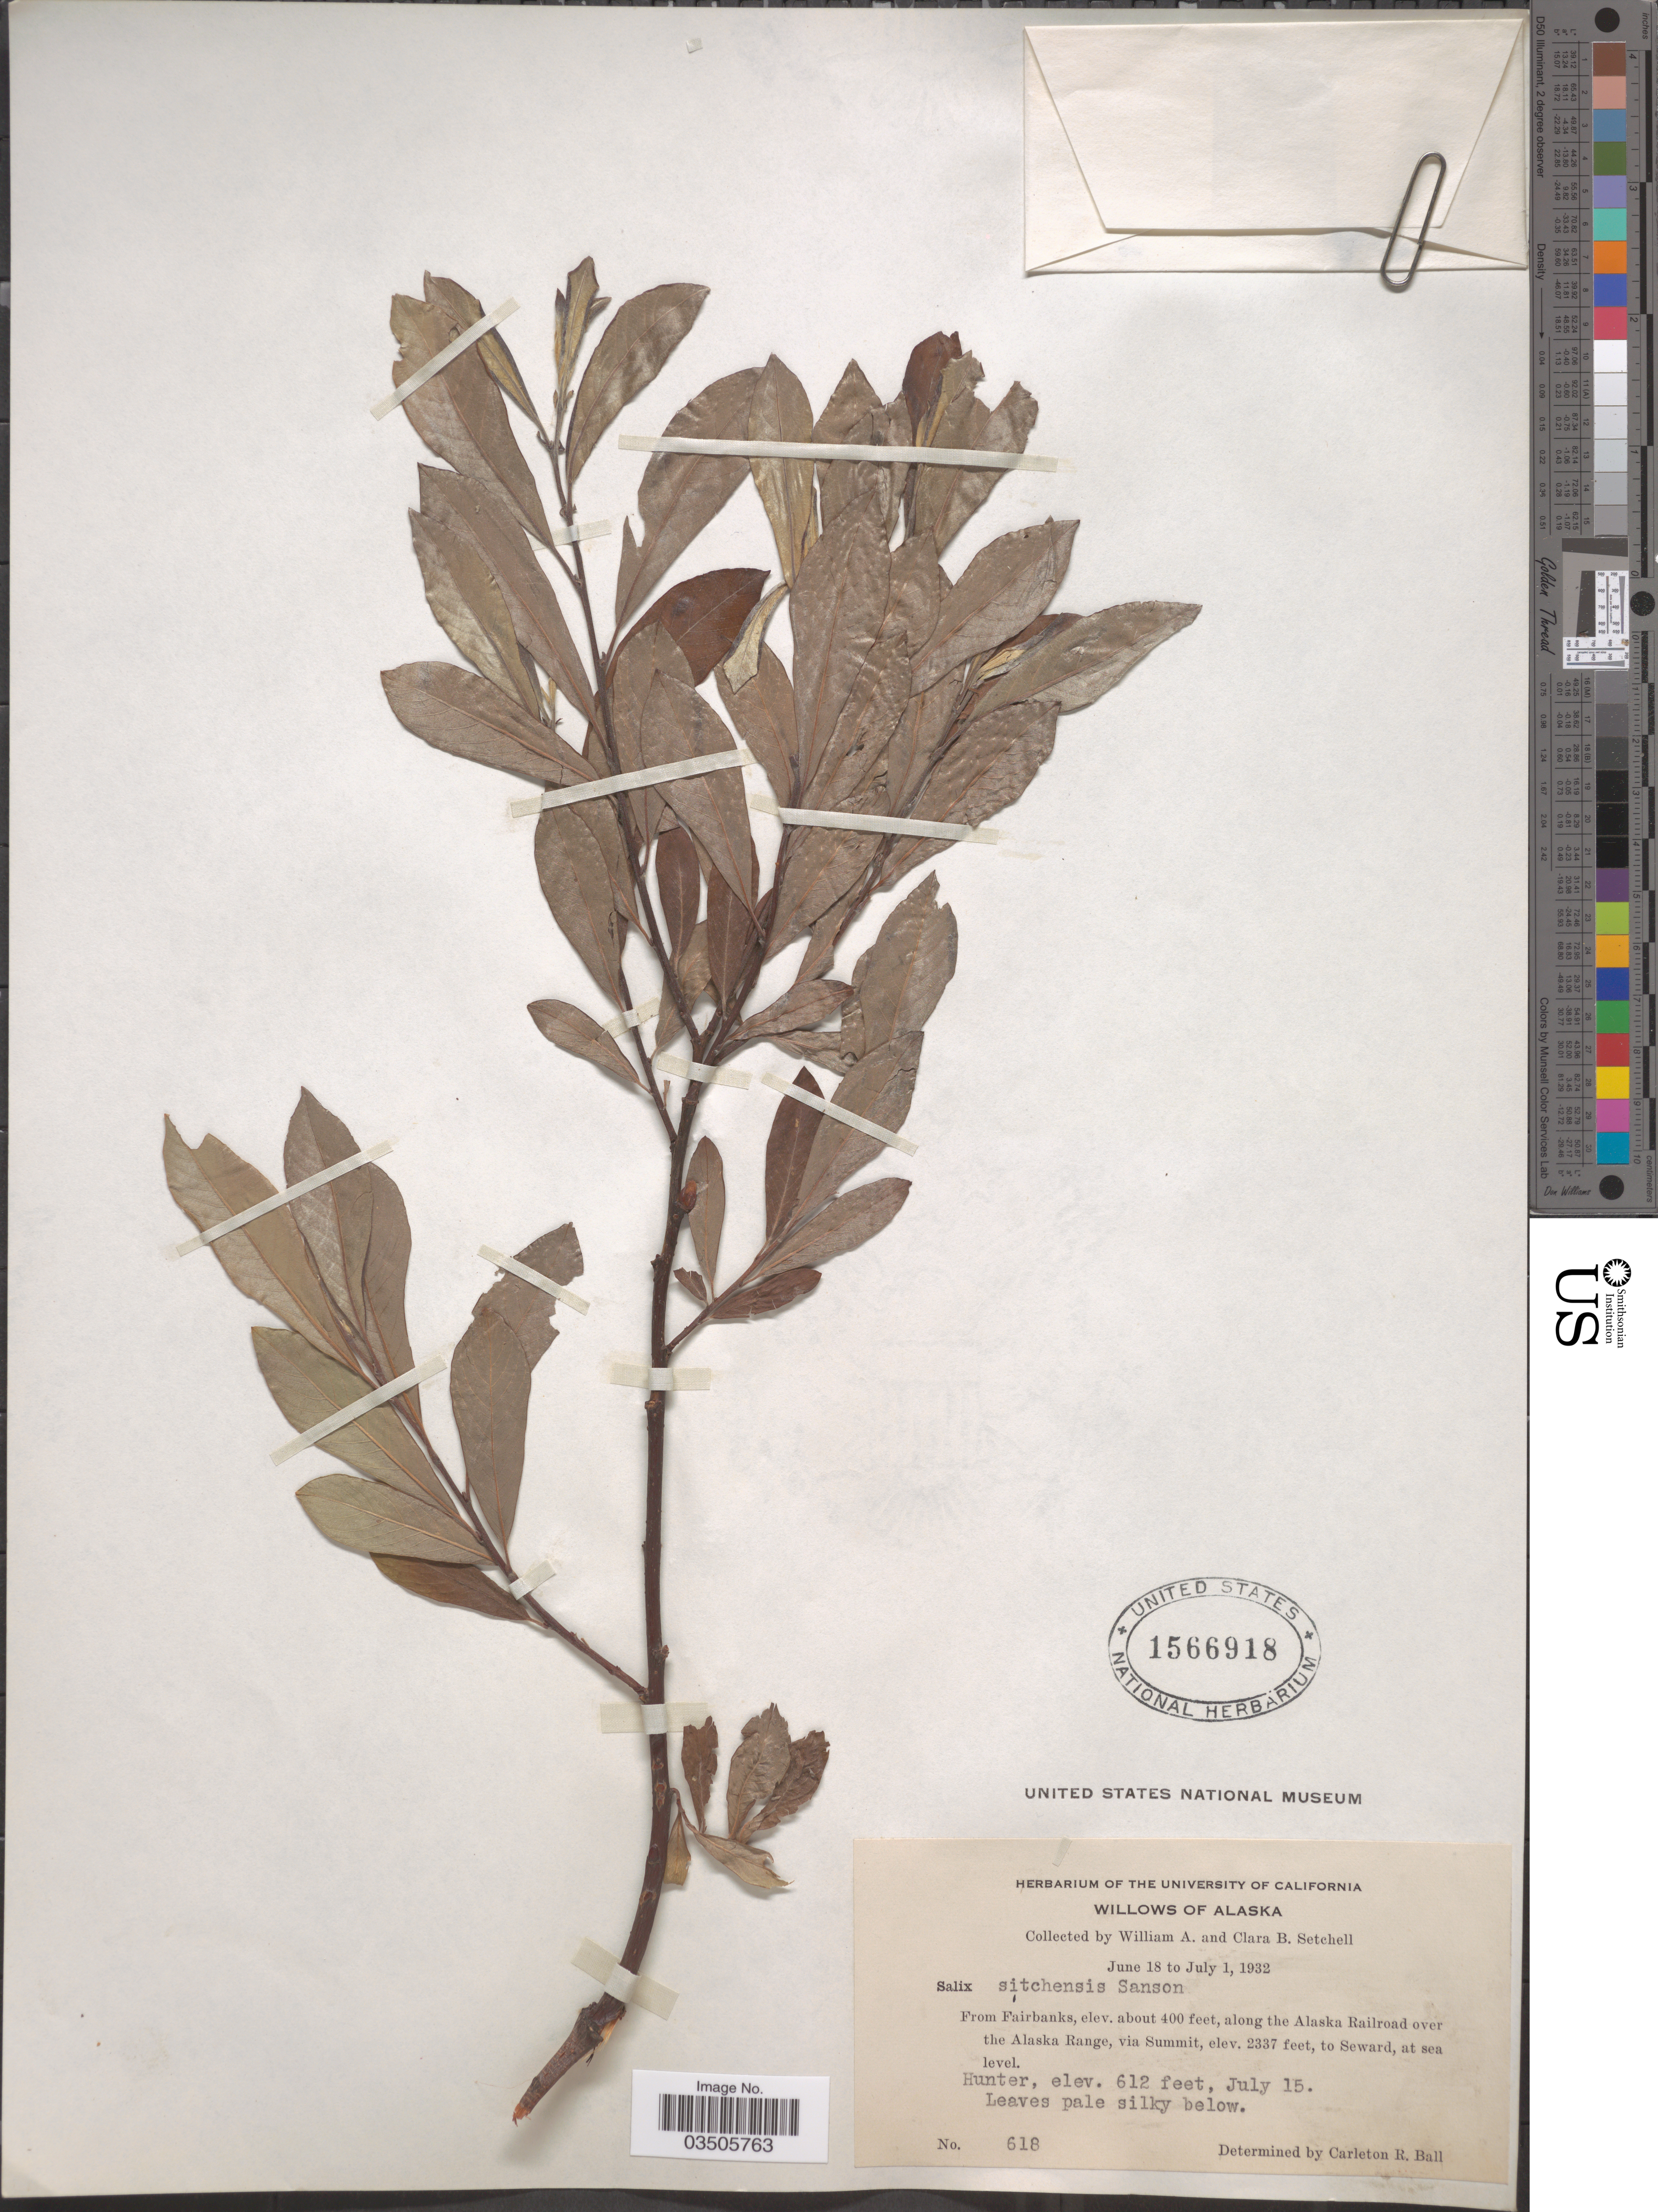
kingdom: Plantae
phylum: Tracheophyta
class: Magnoliopsida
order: Malpighiales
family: Salicaceae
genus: Salix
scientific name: Salix sitchensis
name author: Sanson ex Bong.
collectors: W. Setchell & C. B. Setchell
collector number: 618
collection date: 1932-07-15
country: United States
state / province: Alaska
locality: From Fairbanks, along the Alaska Railroad over the Alaska Range, via Summit, to Seward. Hunter.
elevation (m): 0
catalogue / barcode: US 1566918